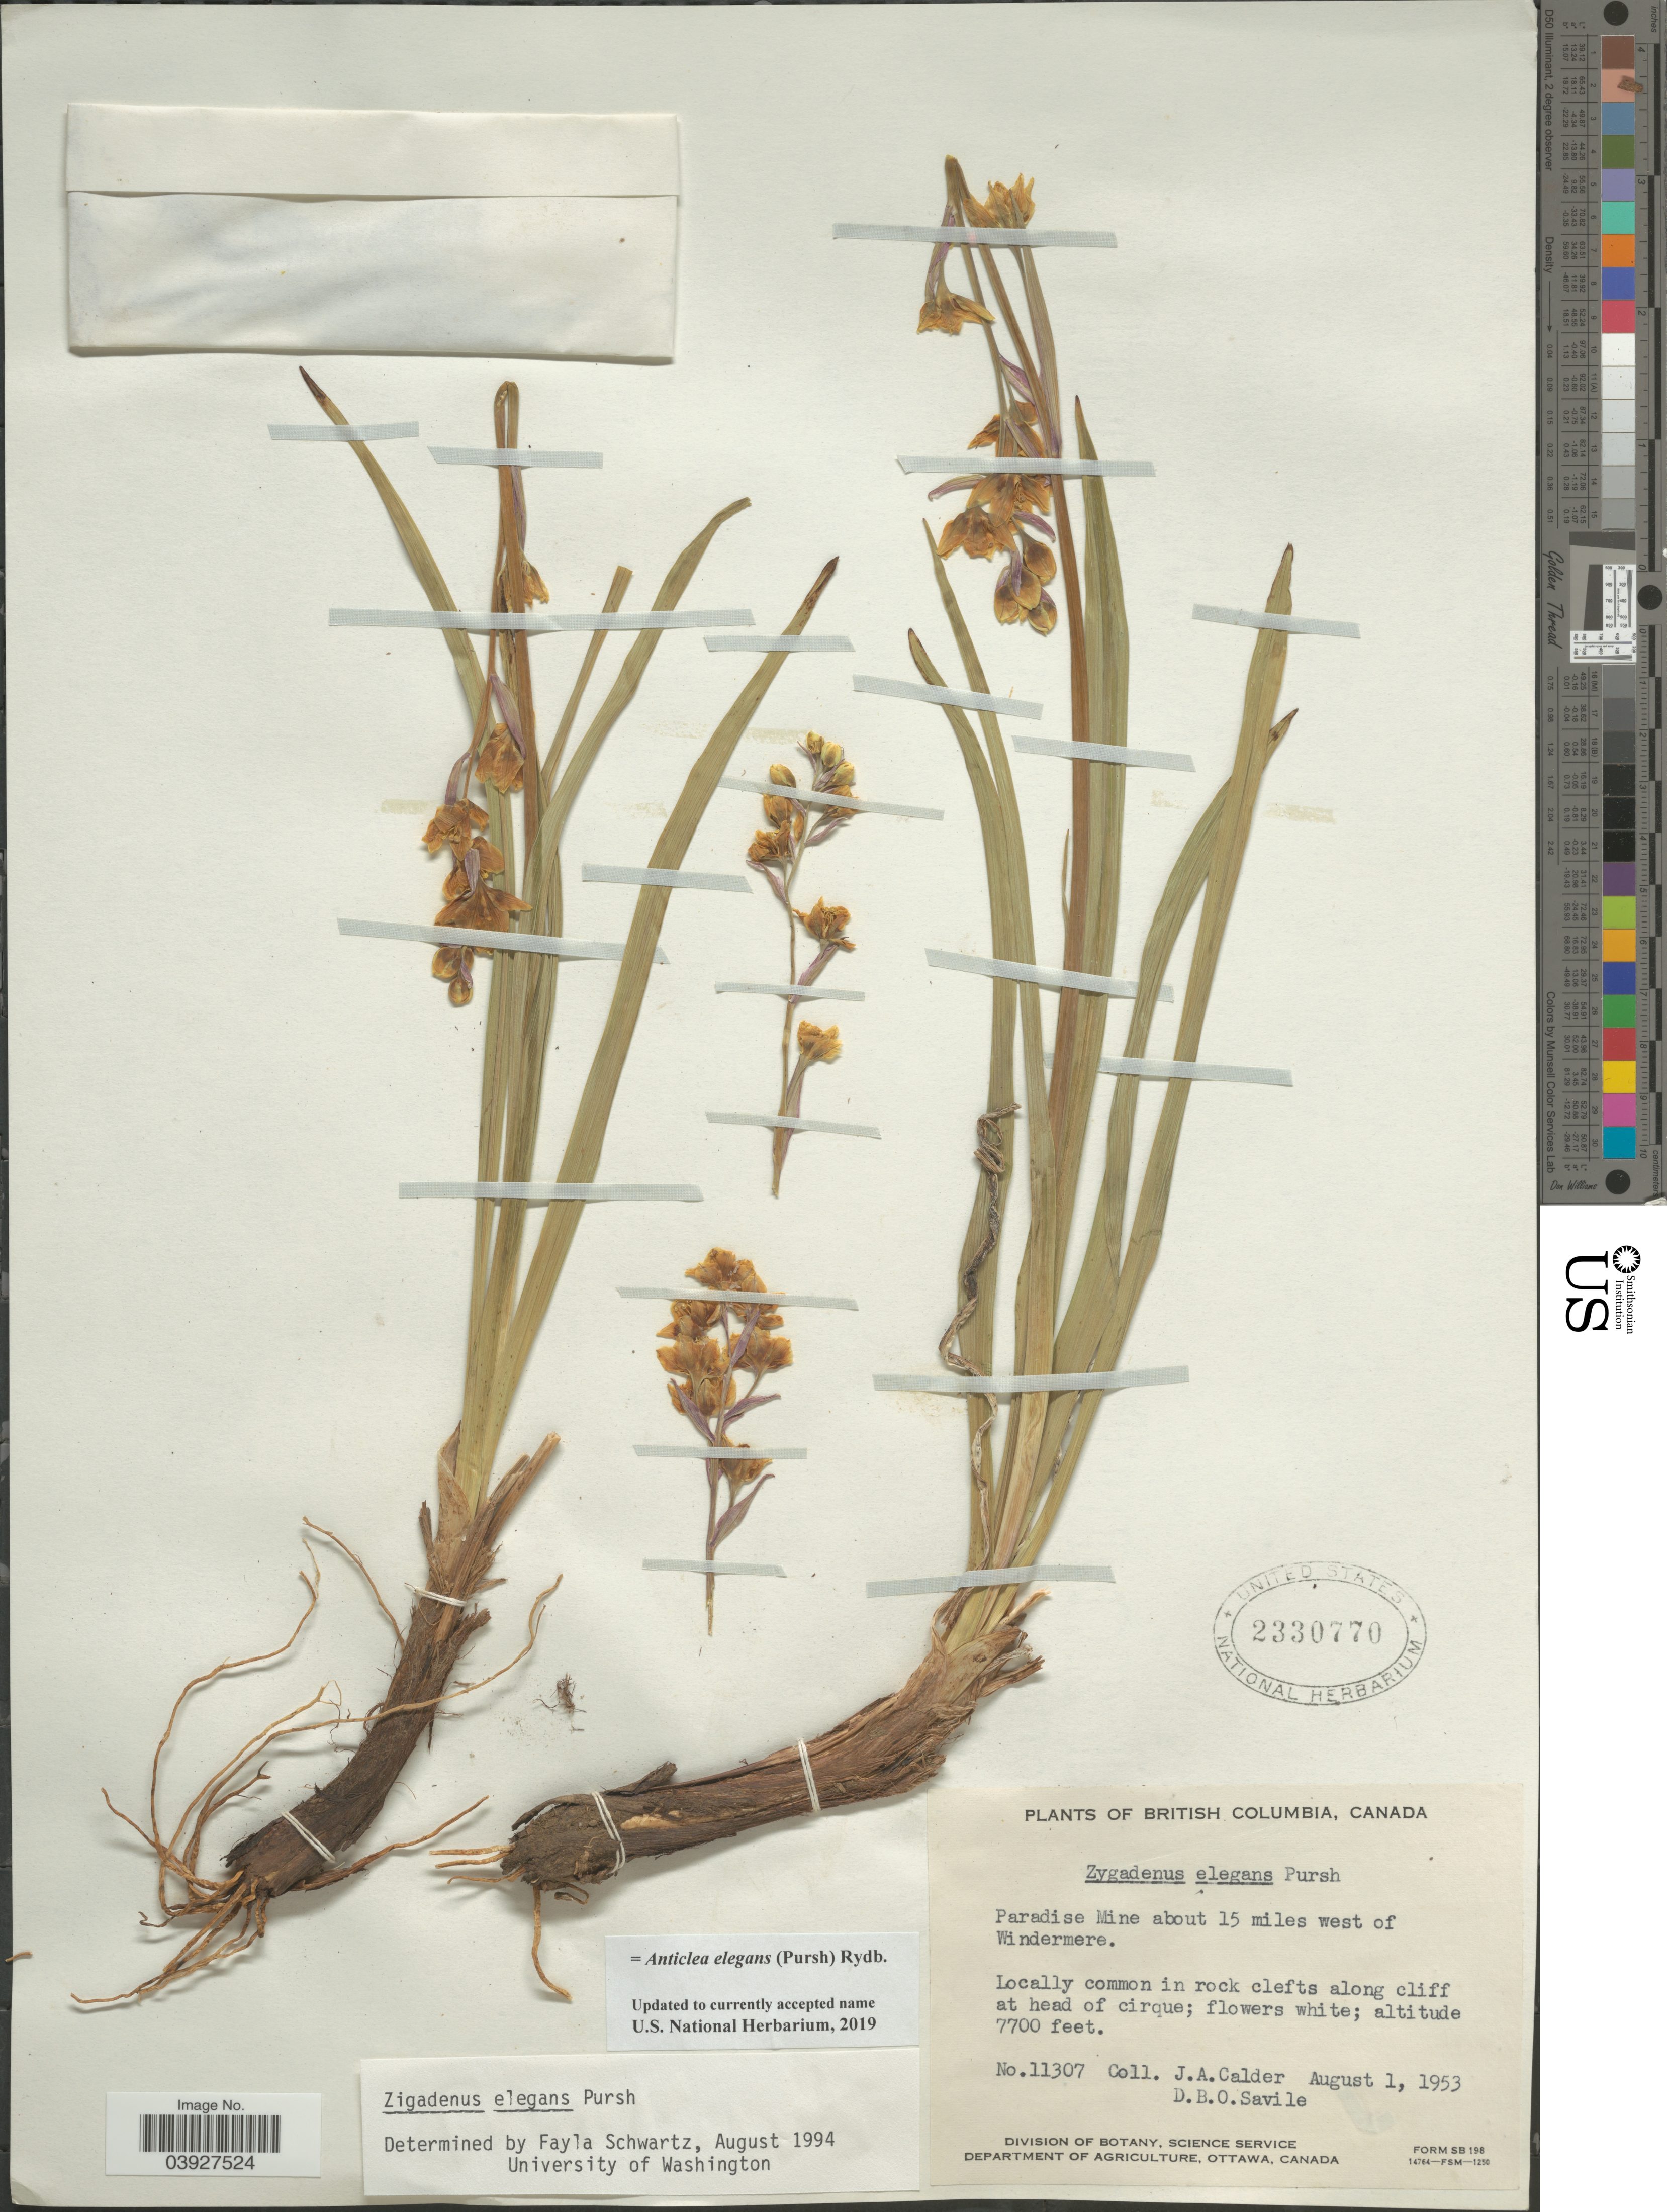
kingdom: Plantae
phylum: Tracheophyta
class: Liliopsida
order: Liliales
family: Melanthiaceae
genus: Anticlea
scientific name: Anticlea elegans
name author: (Pursh) Rydb.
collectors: J. A. Calder & D. Savile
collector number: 11307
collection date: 1953-08-01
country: Canada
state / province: British Columbia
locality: Paradise Mine about 15 miles west of Windermere. In rock clefts along cliff at head of cirque.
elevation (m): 2347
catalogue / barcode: US 2330770